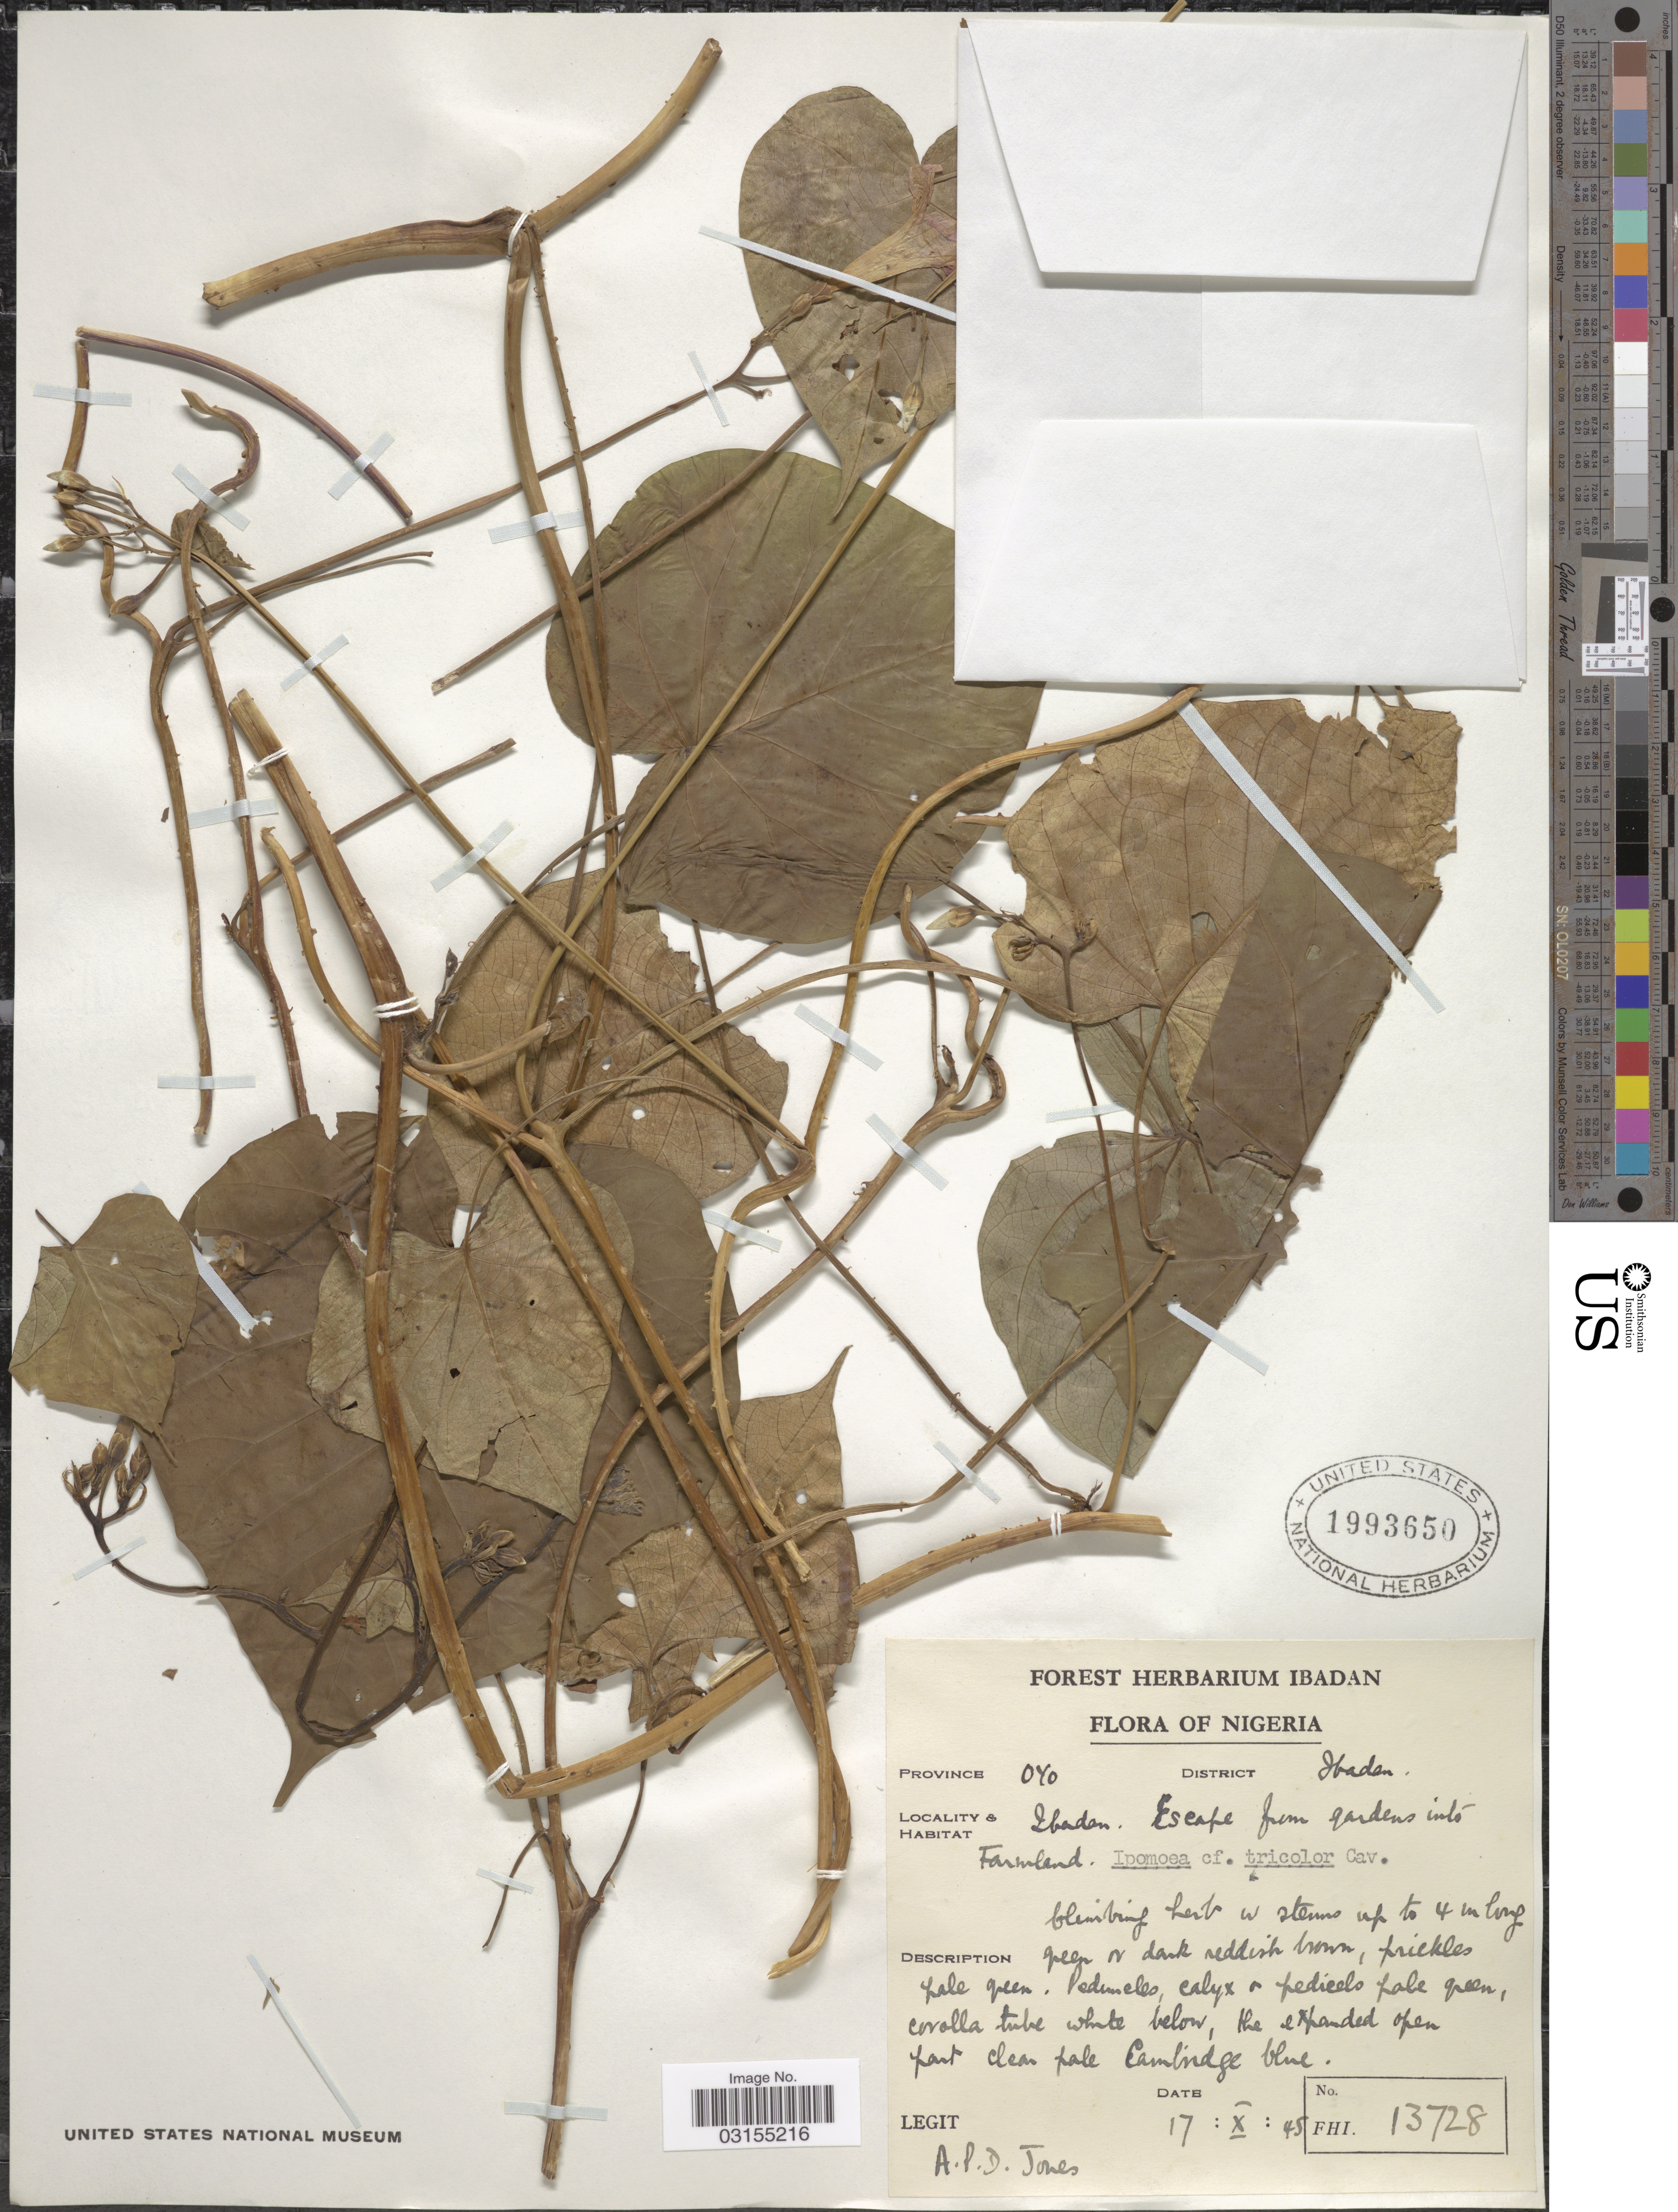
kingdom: Plantae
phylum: Tracheophyta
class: Magnoliopsida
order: Solanales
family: Convolvulaceae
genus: Ipomoea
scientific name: Ipomoea tricolor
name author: Cav.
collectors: A. P. Jones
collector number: FHI.13728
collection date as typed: Transcribed d/m/y: 17/10/45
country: Nigeria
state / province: Oyo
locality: District Ibadan.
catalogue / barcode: US 1993650